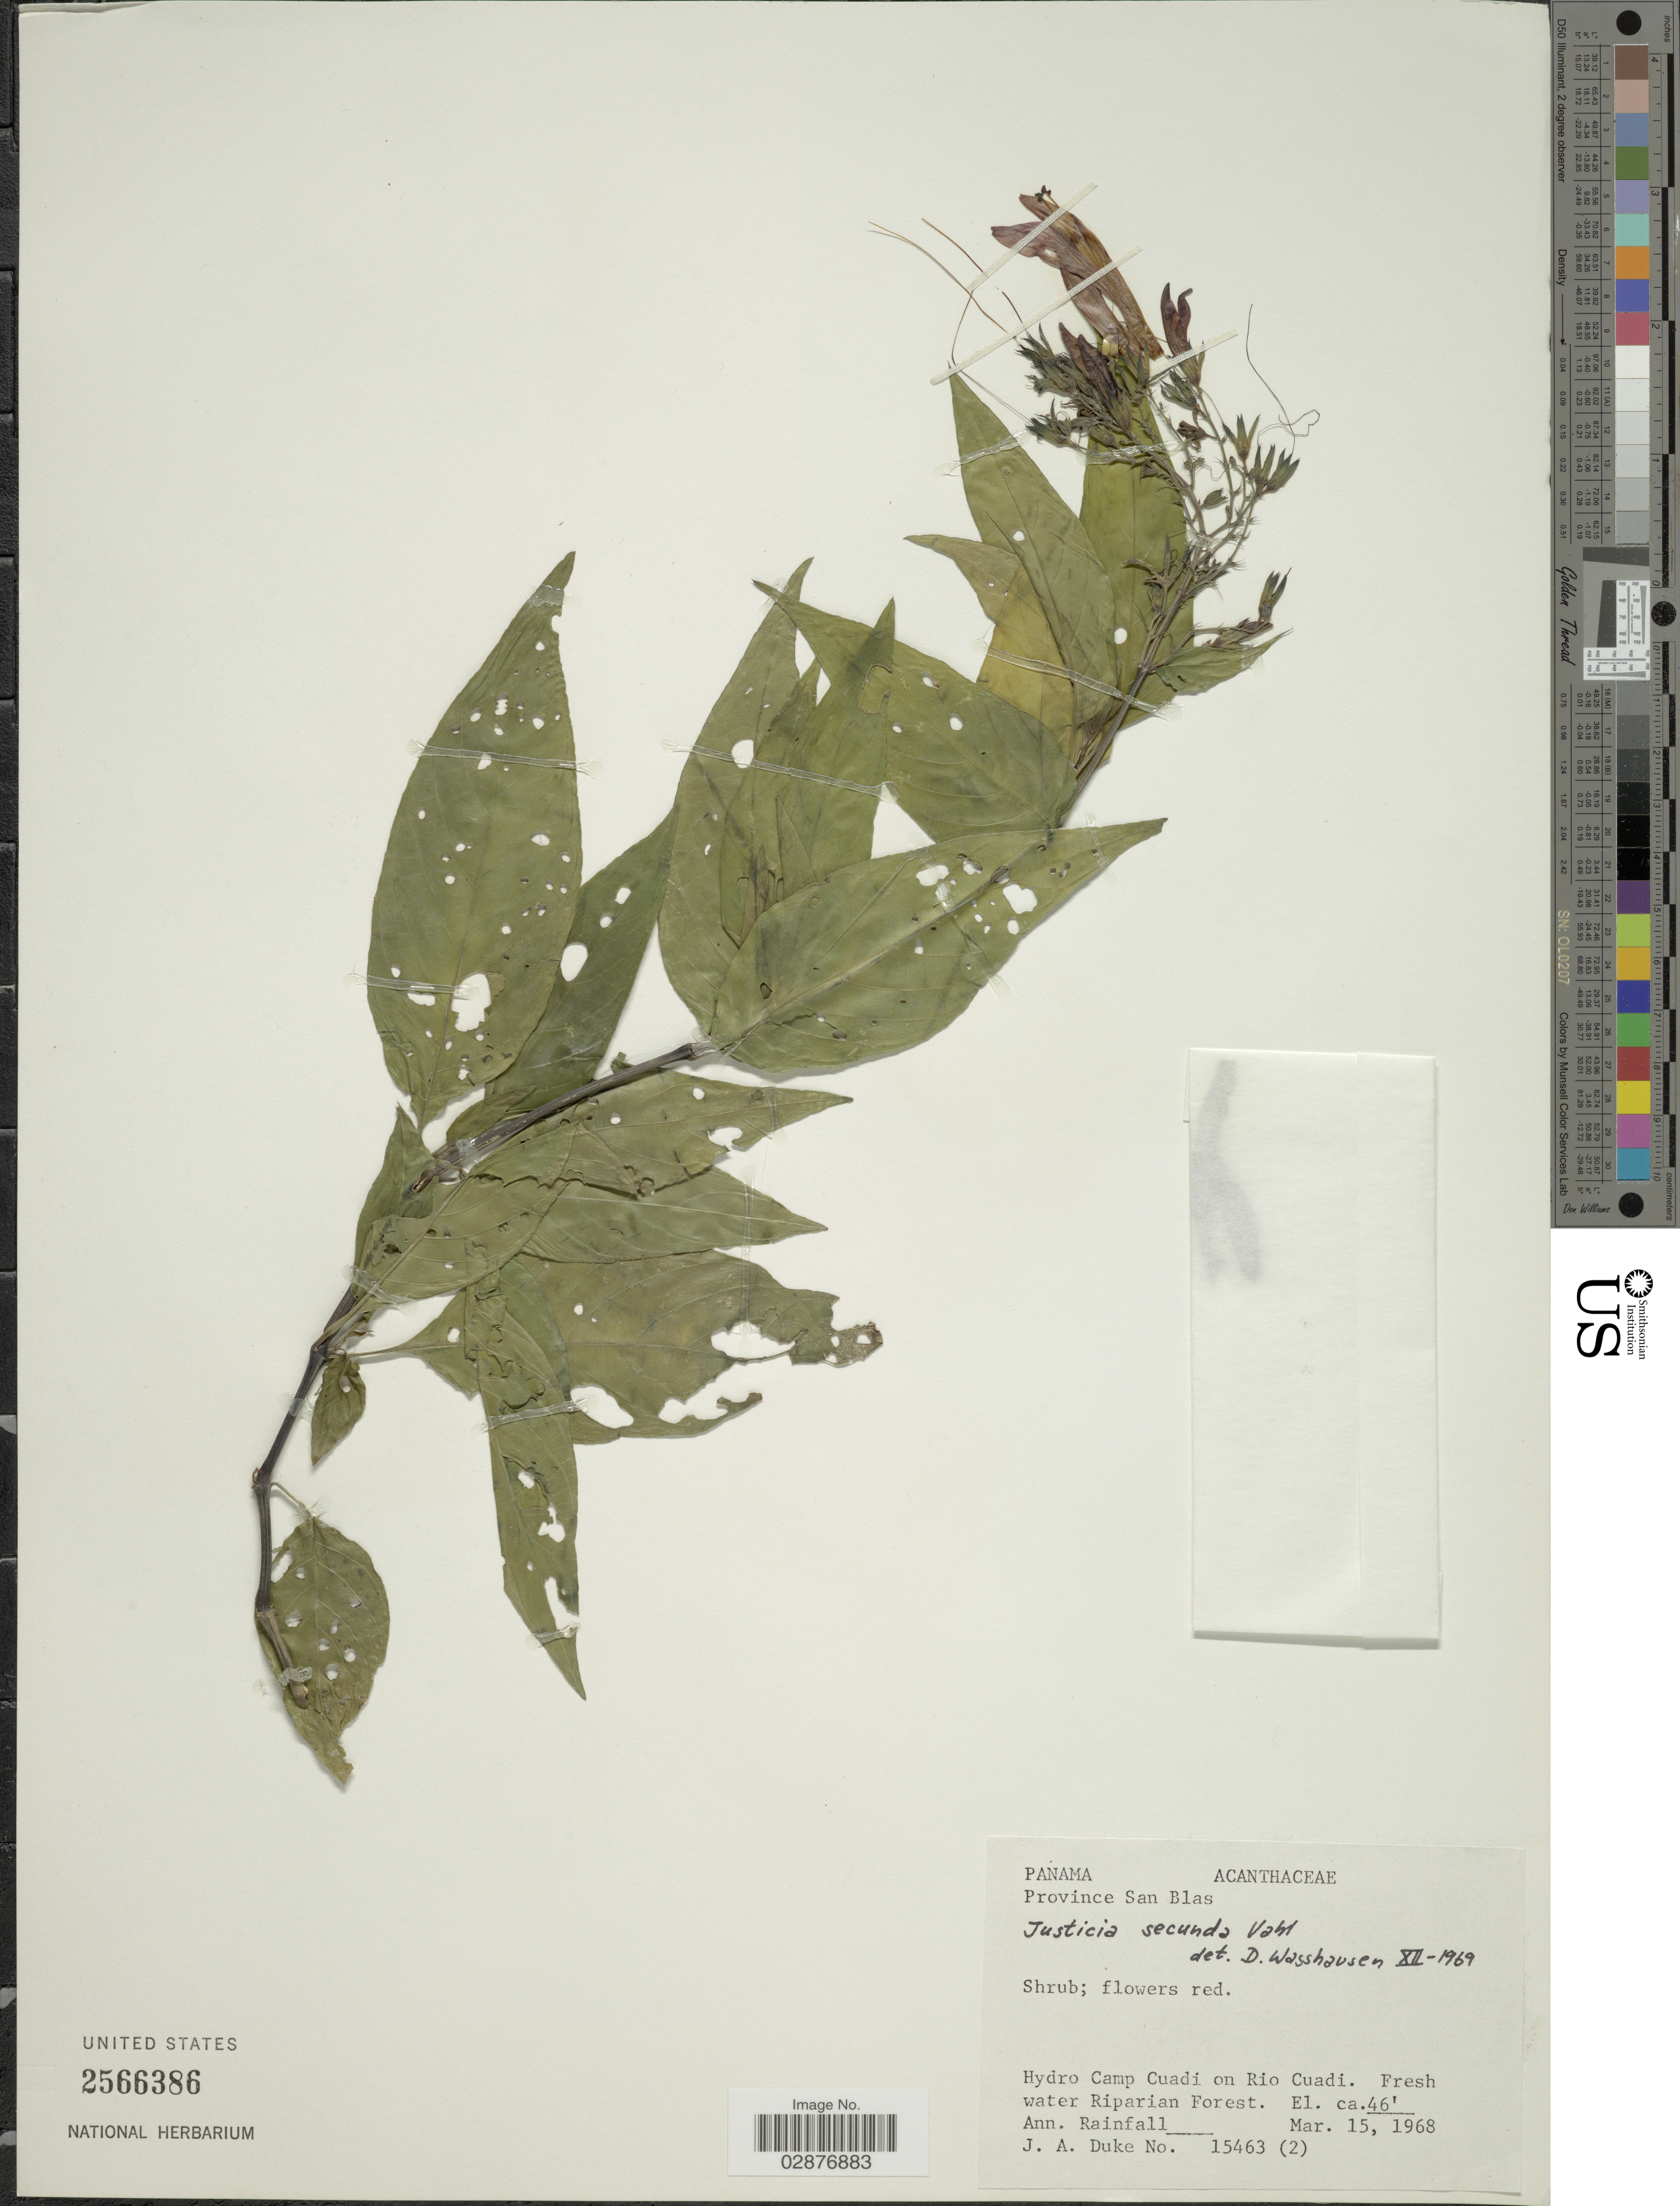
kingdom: Plantae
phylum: Tracheophyta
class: Magnoliopsida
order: Lamiales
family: Acanthaceae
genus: Justicia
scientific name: Justicia secunda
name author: Vahl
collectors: J. A. Duke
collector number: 15463 (2)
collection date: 1968-03-15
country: Panama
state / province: Kuna Yala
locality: Hydro Camp Cuadi on Rio Cuadi. Fresh water Riparian Forest.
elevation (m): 14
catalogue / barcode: US 2566386